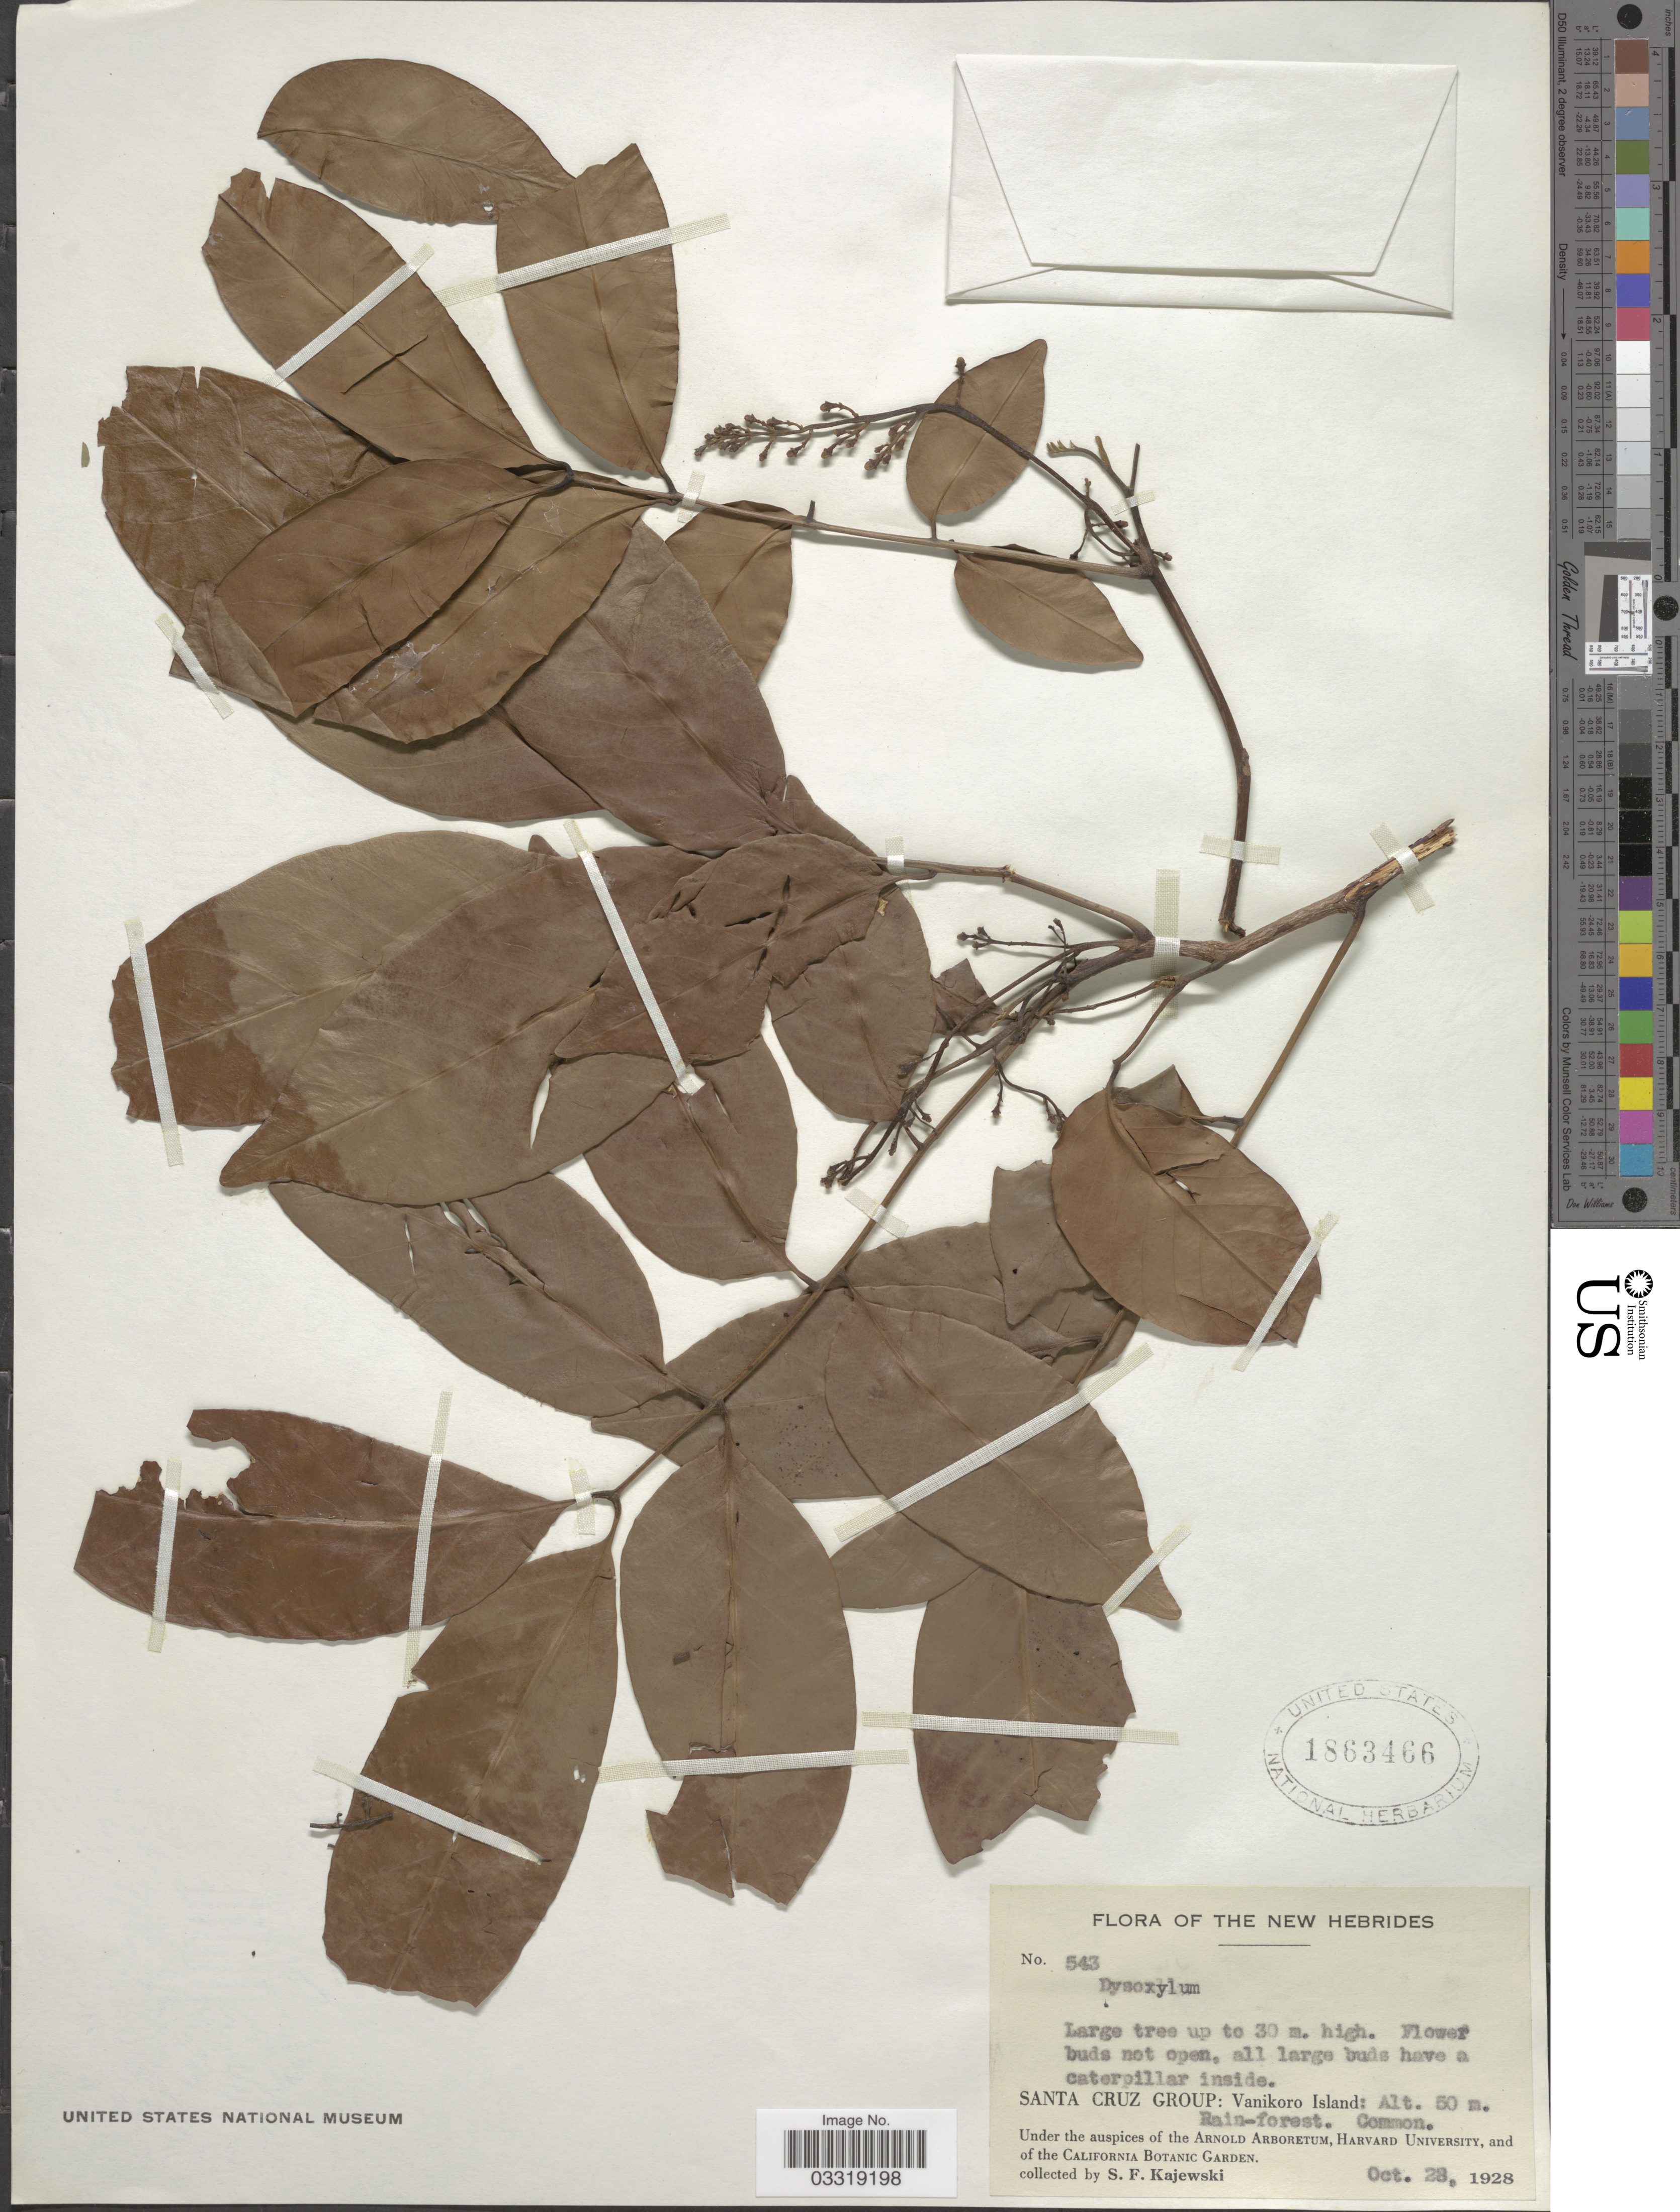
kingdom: Plantae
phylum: Tracheophyta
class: Magnoliopsida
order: Sapindales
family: Meliaceae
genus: Dysoxylum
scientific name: Dysoxylum sp.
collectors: S. Kajewski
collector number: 543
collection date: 1928-10-28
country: Vanuatu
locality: The New Hebrides. Santa Cruz Group: Vanikoro Island.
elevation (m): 50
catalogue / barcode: US 1863466